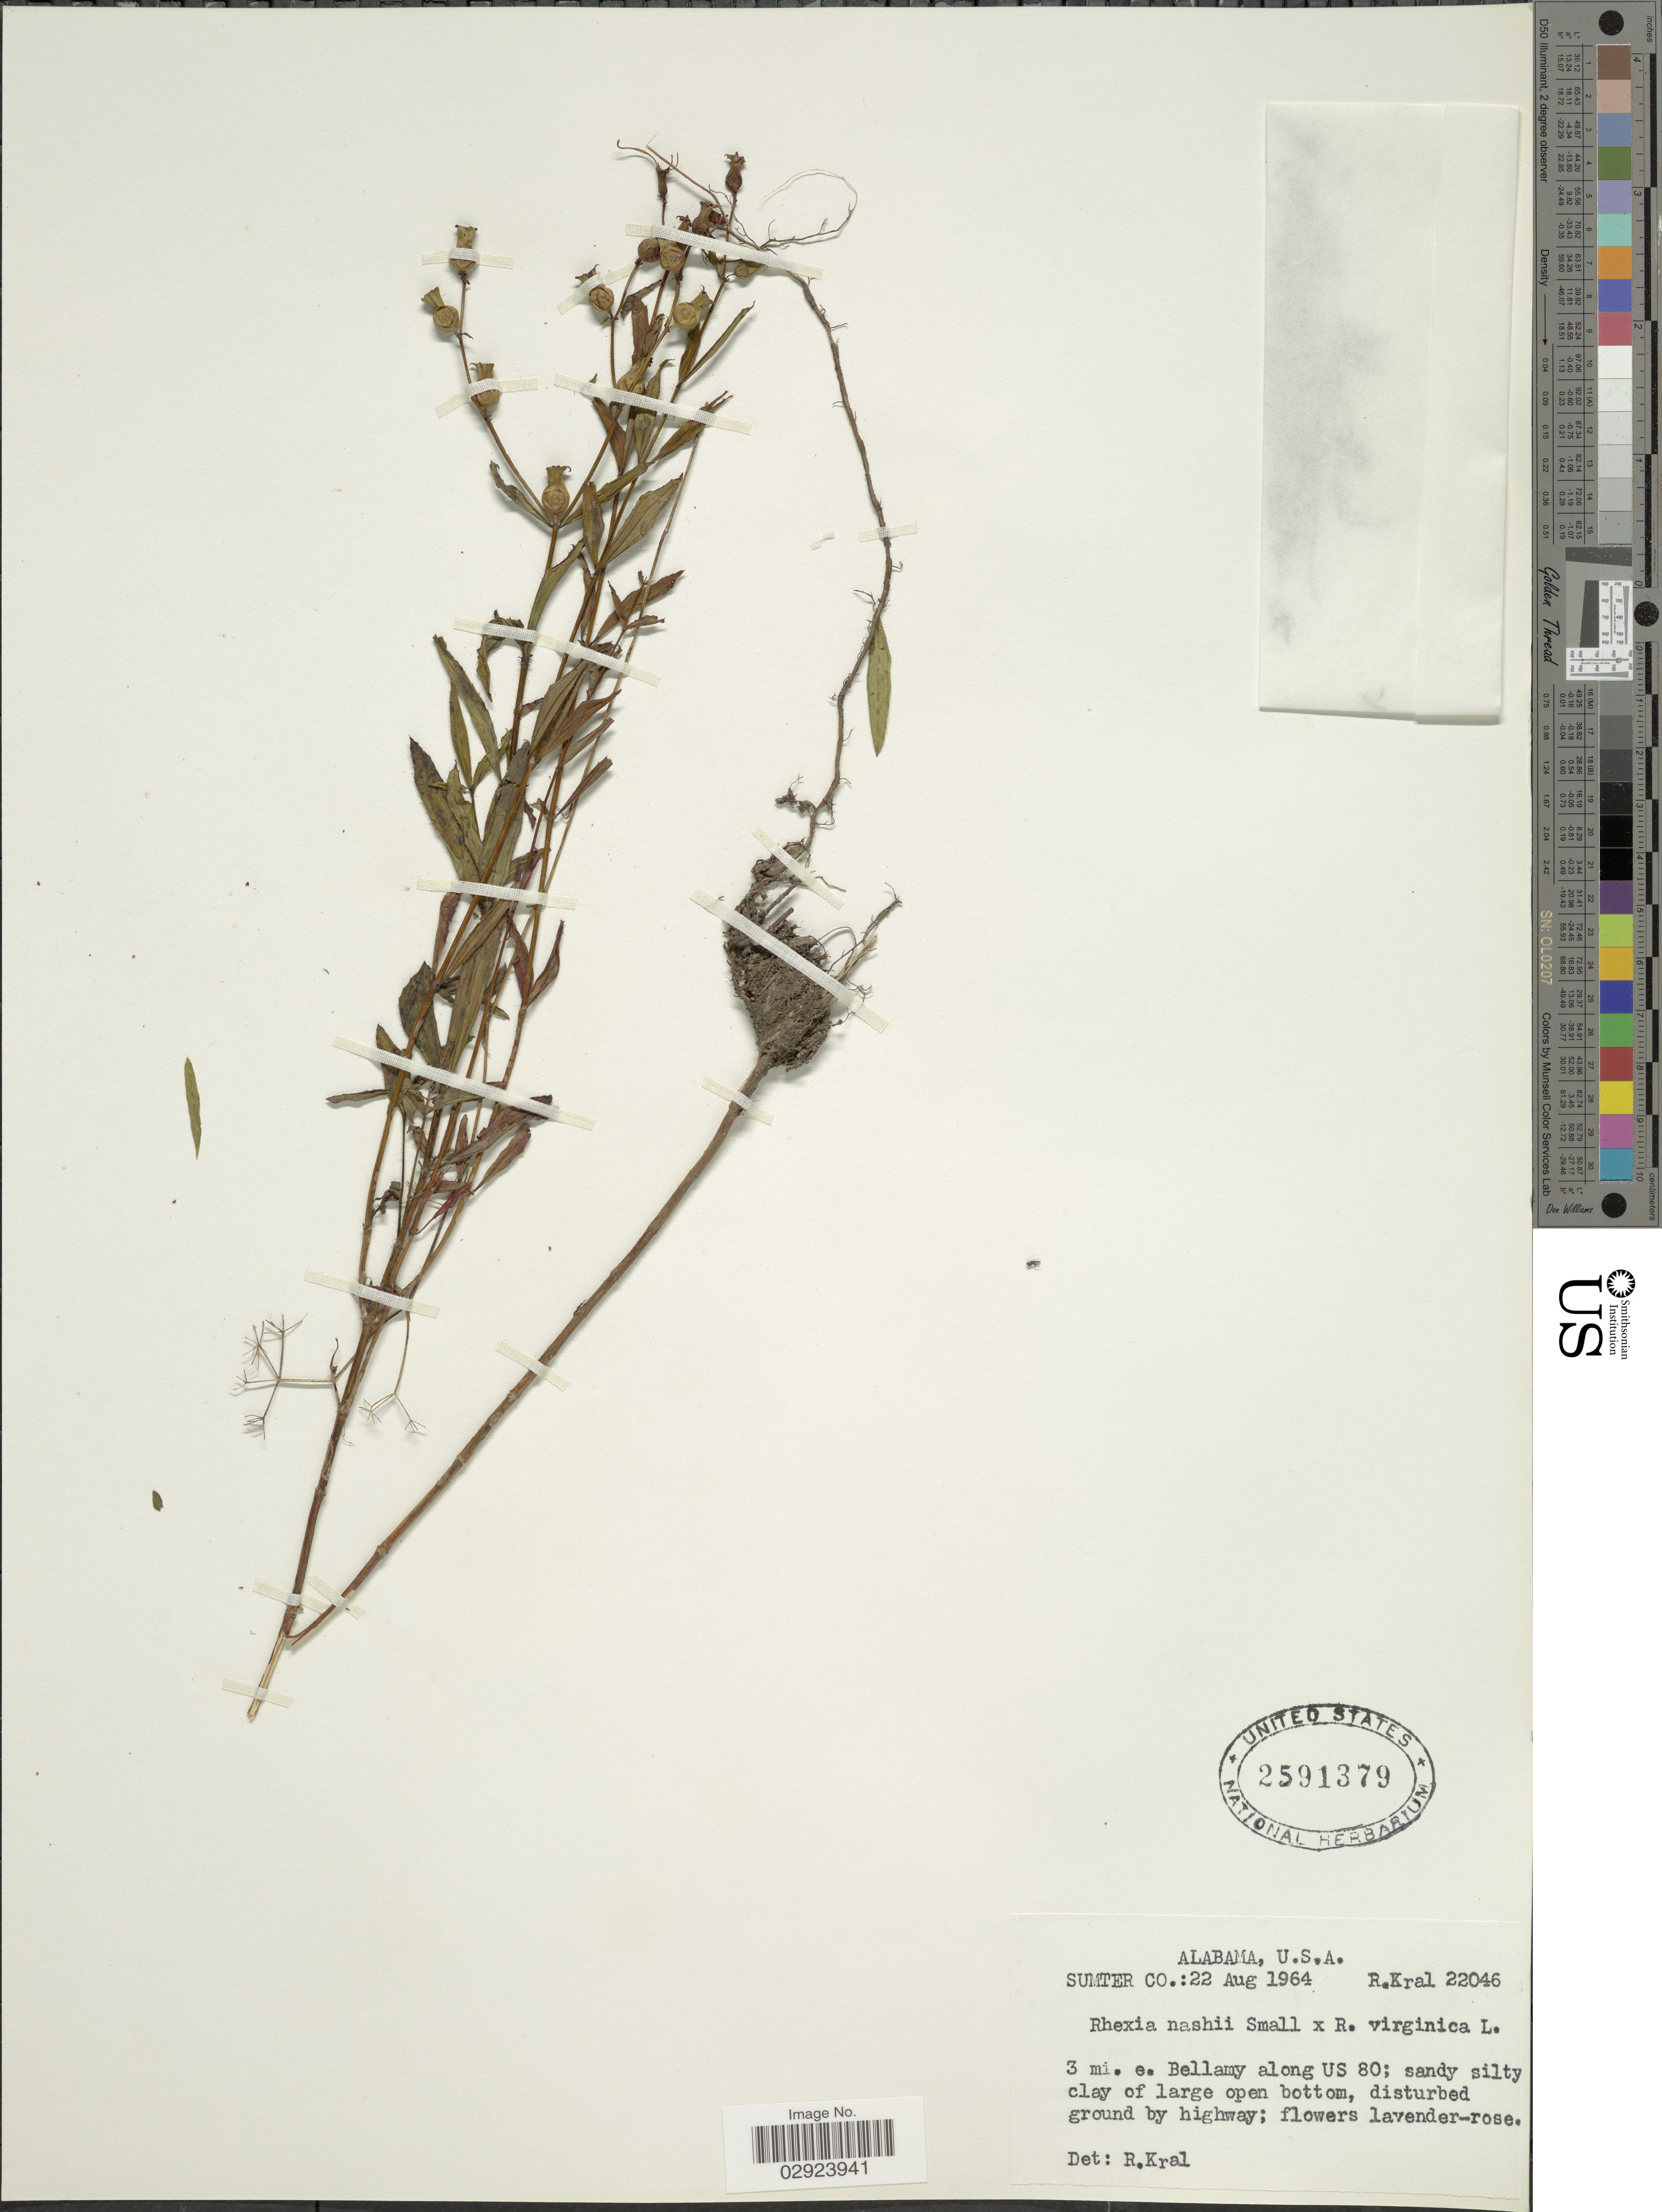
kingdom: Plantae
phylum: Tracheophyta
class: Magnoliopsida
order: Myrtales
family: Melastomataceae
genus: Rhexia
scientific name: Rhexia sp.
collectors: R. Kral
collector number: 22046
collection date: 1964-08-22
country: United States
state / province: Alabama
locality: Sumter Co.: 3 mi. e. Bellamy along US 80; sandy silty clay of large open bottom, disturbed ground by highway.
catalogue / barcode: US 2591379